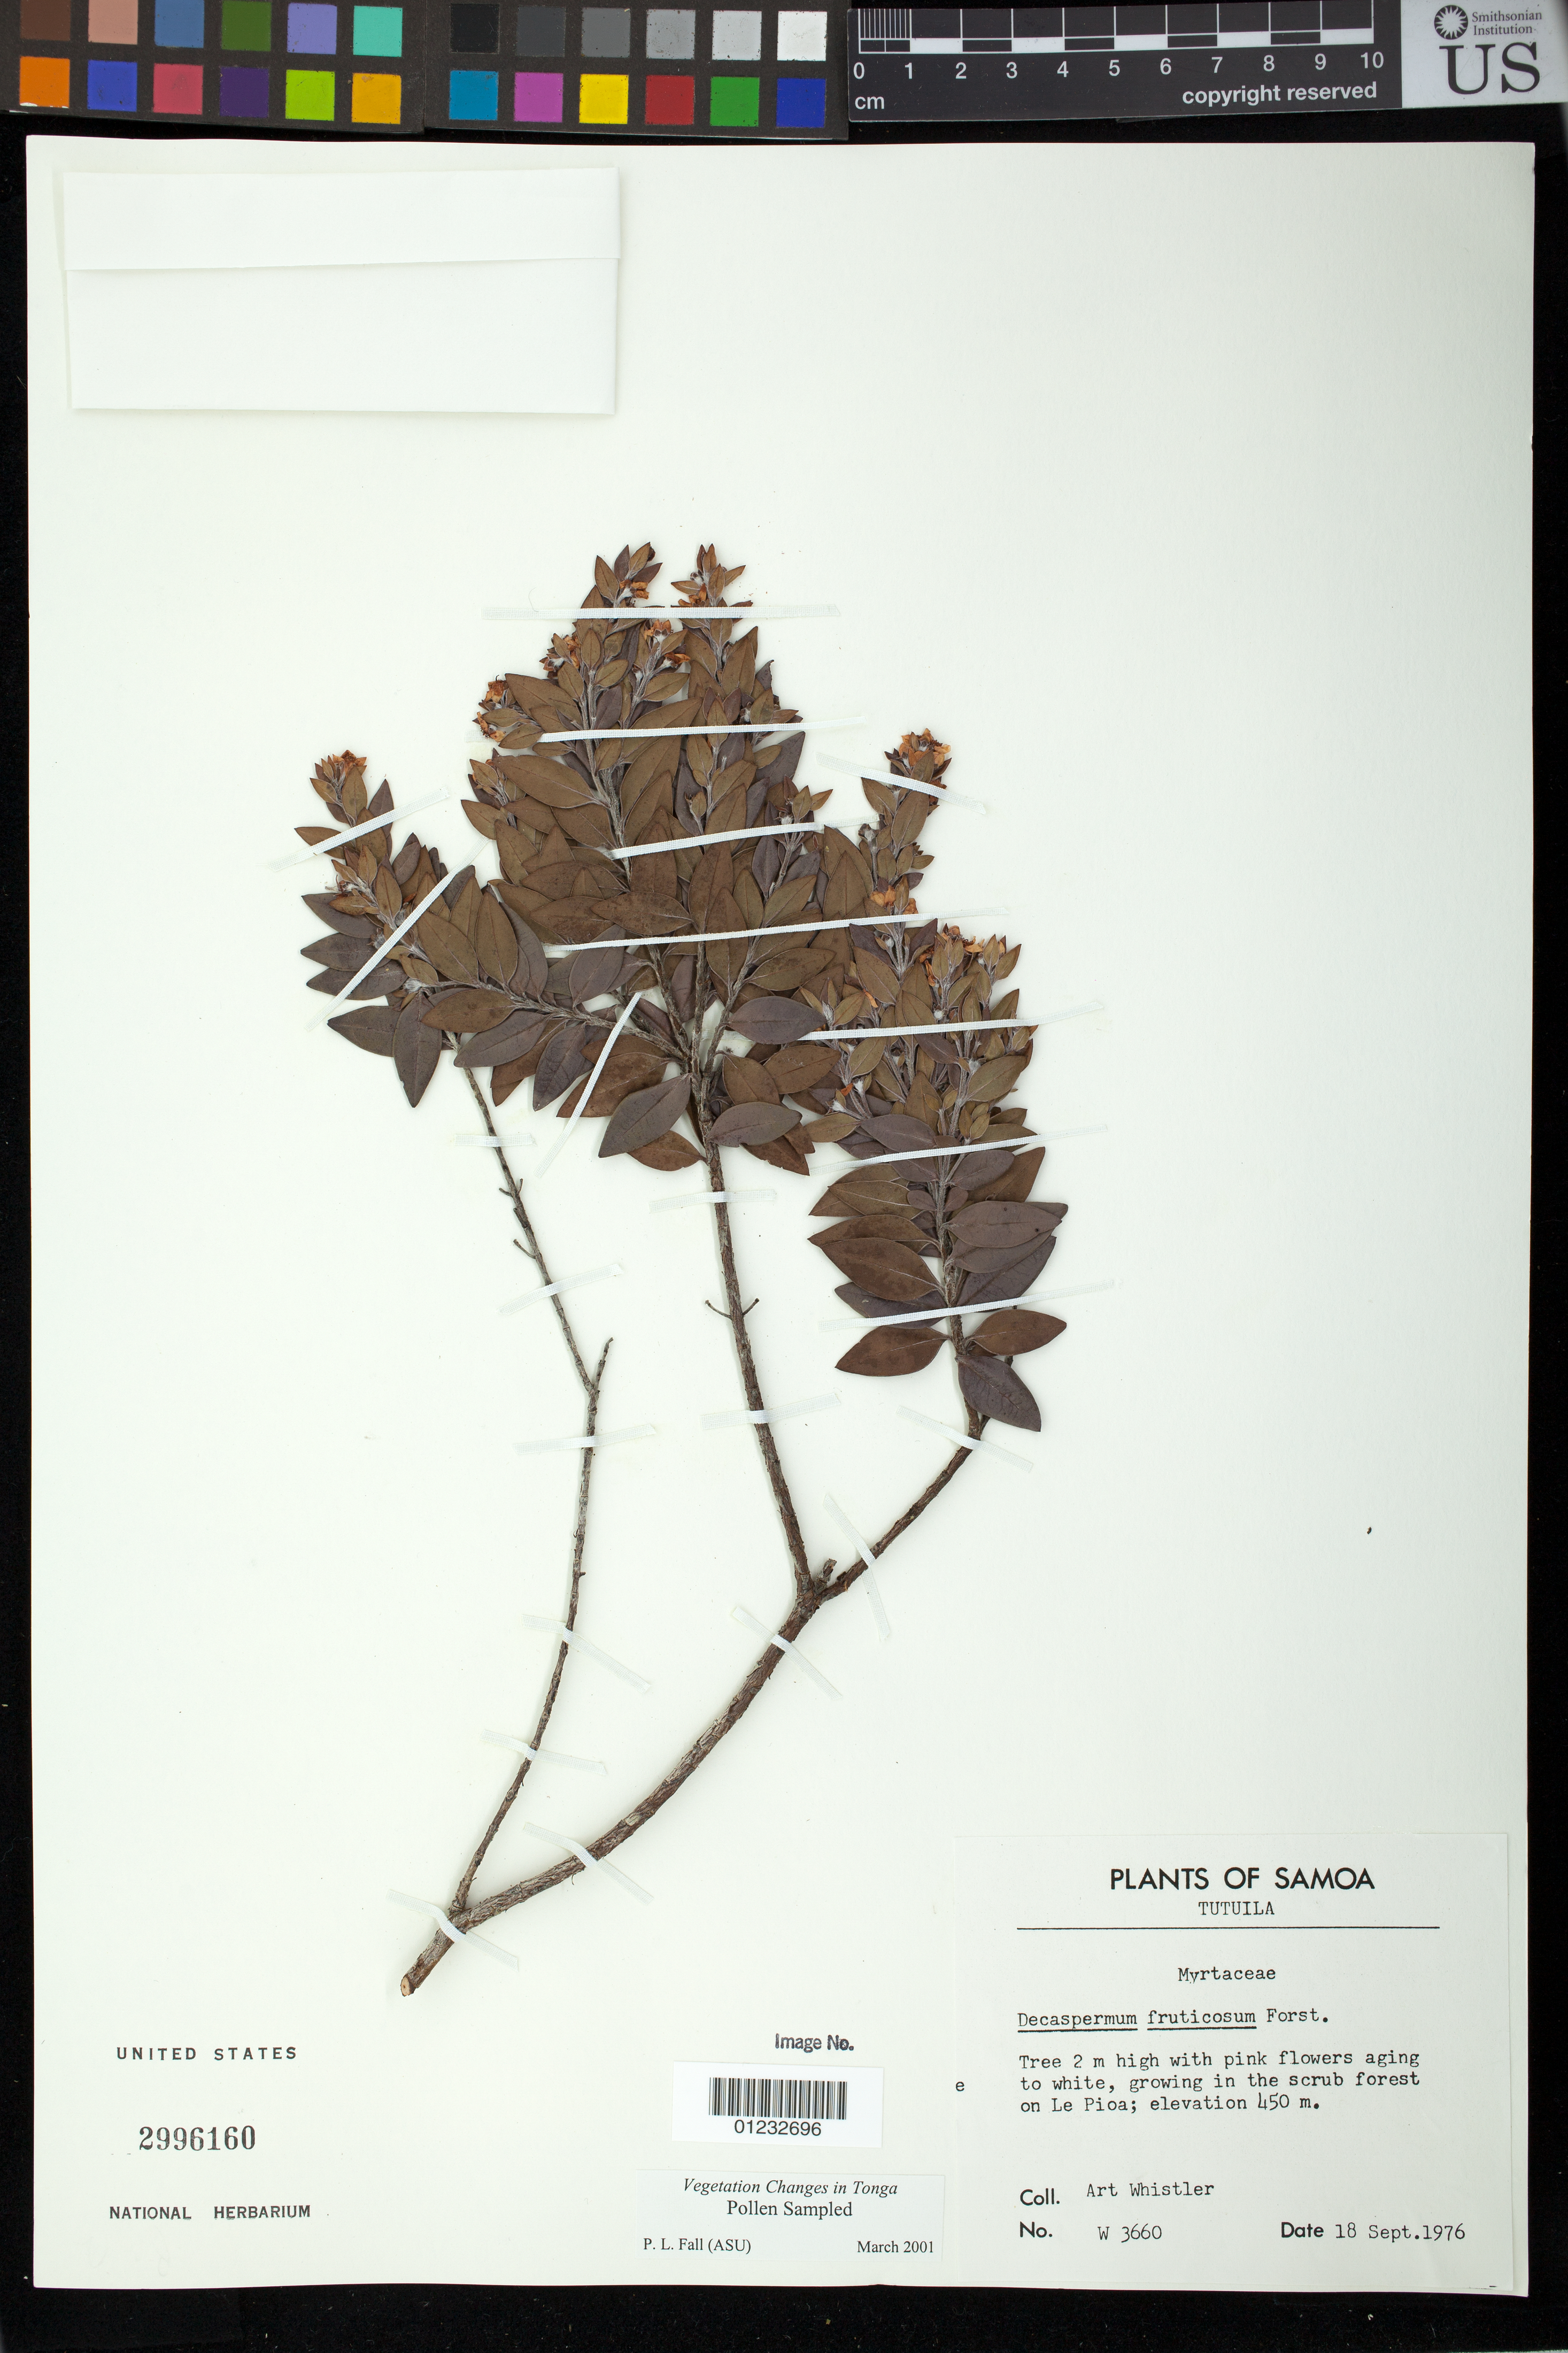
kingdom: Plantae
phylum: Tracheophyta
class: Magnoliopsida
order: Myrtales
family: Myrtaceae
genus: Decaspermum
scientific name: Decaspermum fruticosum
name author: J.R. Forst. & G. Forst.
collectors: A. Whistler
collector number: W 3660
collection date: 1976-09-18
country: American Samoa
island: Tutuila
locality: on Le Pioa.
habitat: Scrub forest.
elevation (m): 450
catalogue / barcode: US 2996160